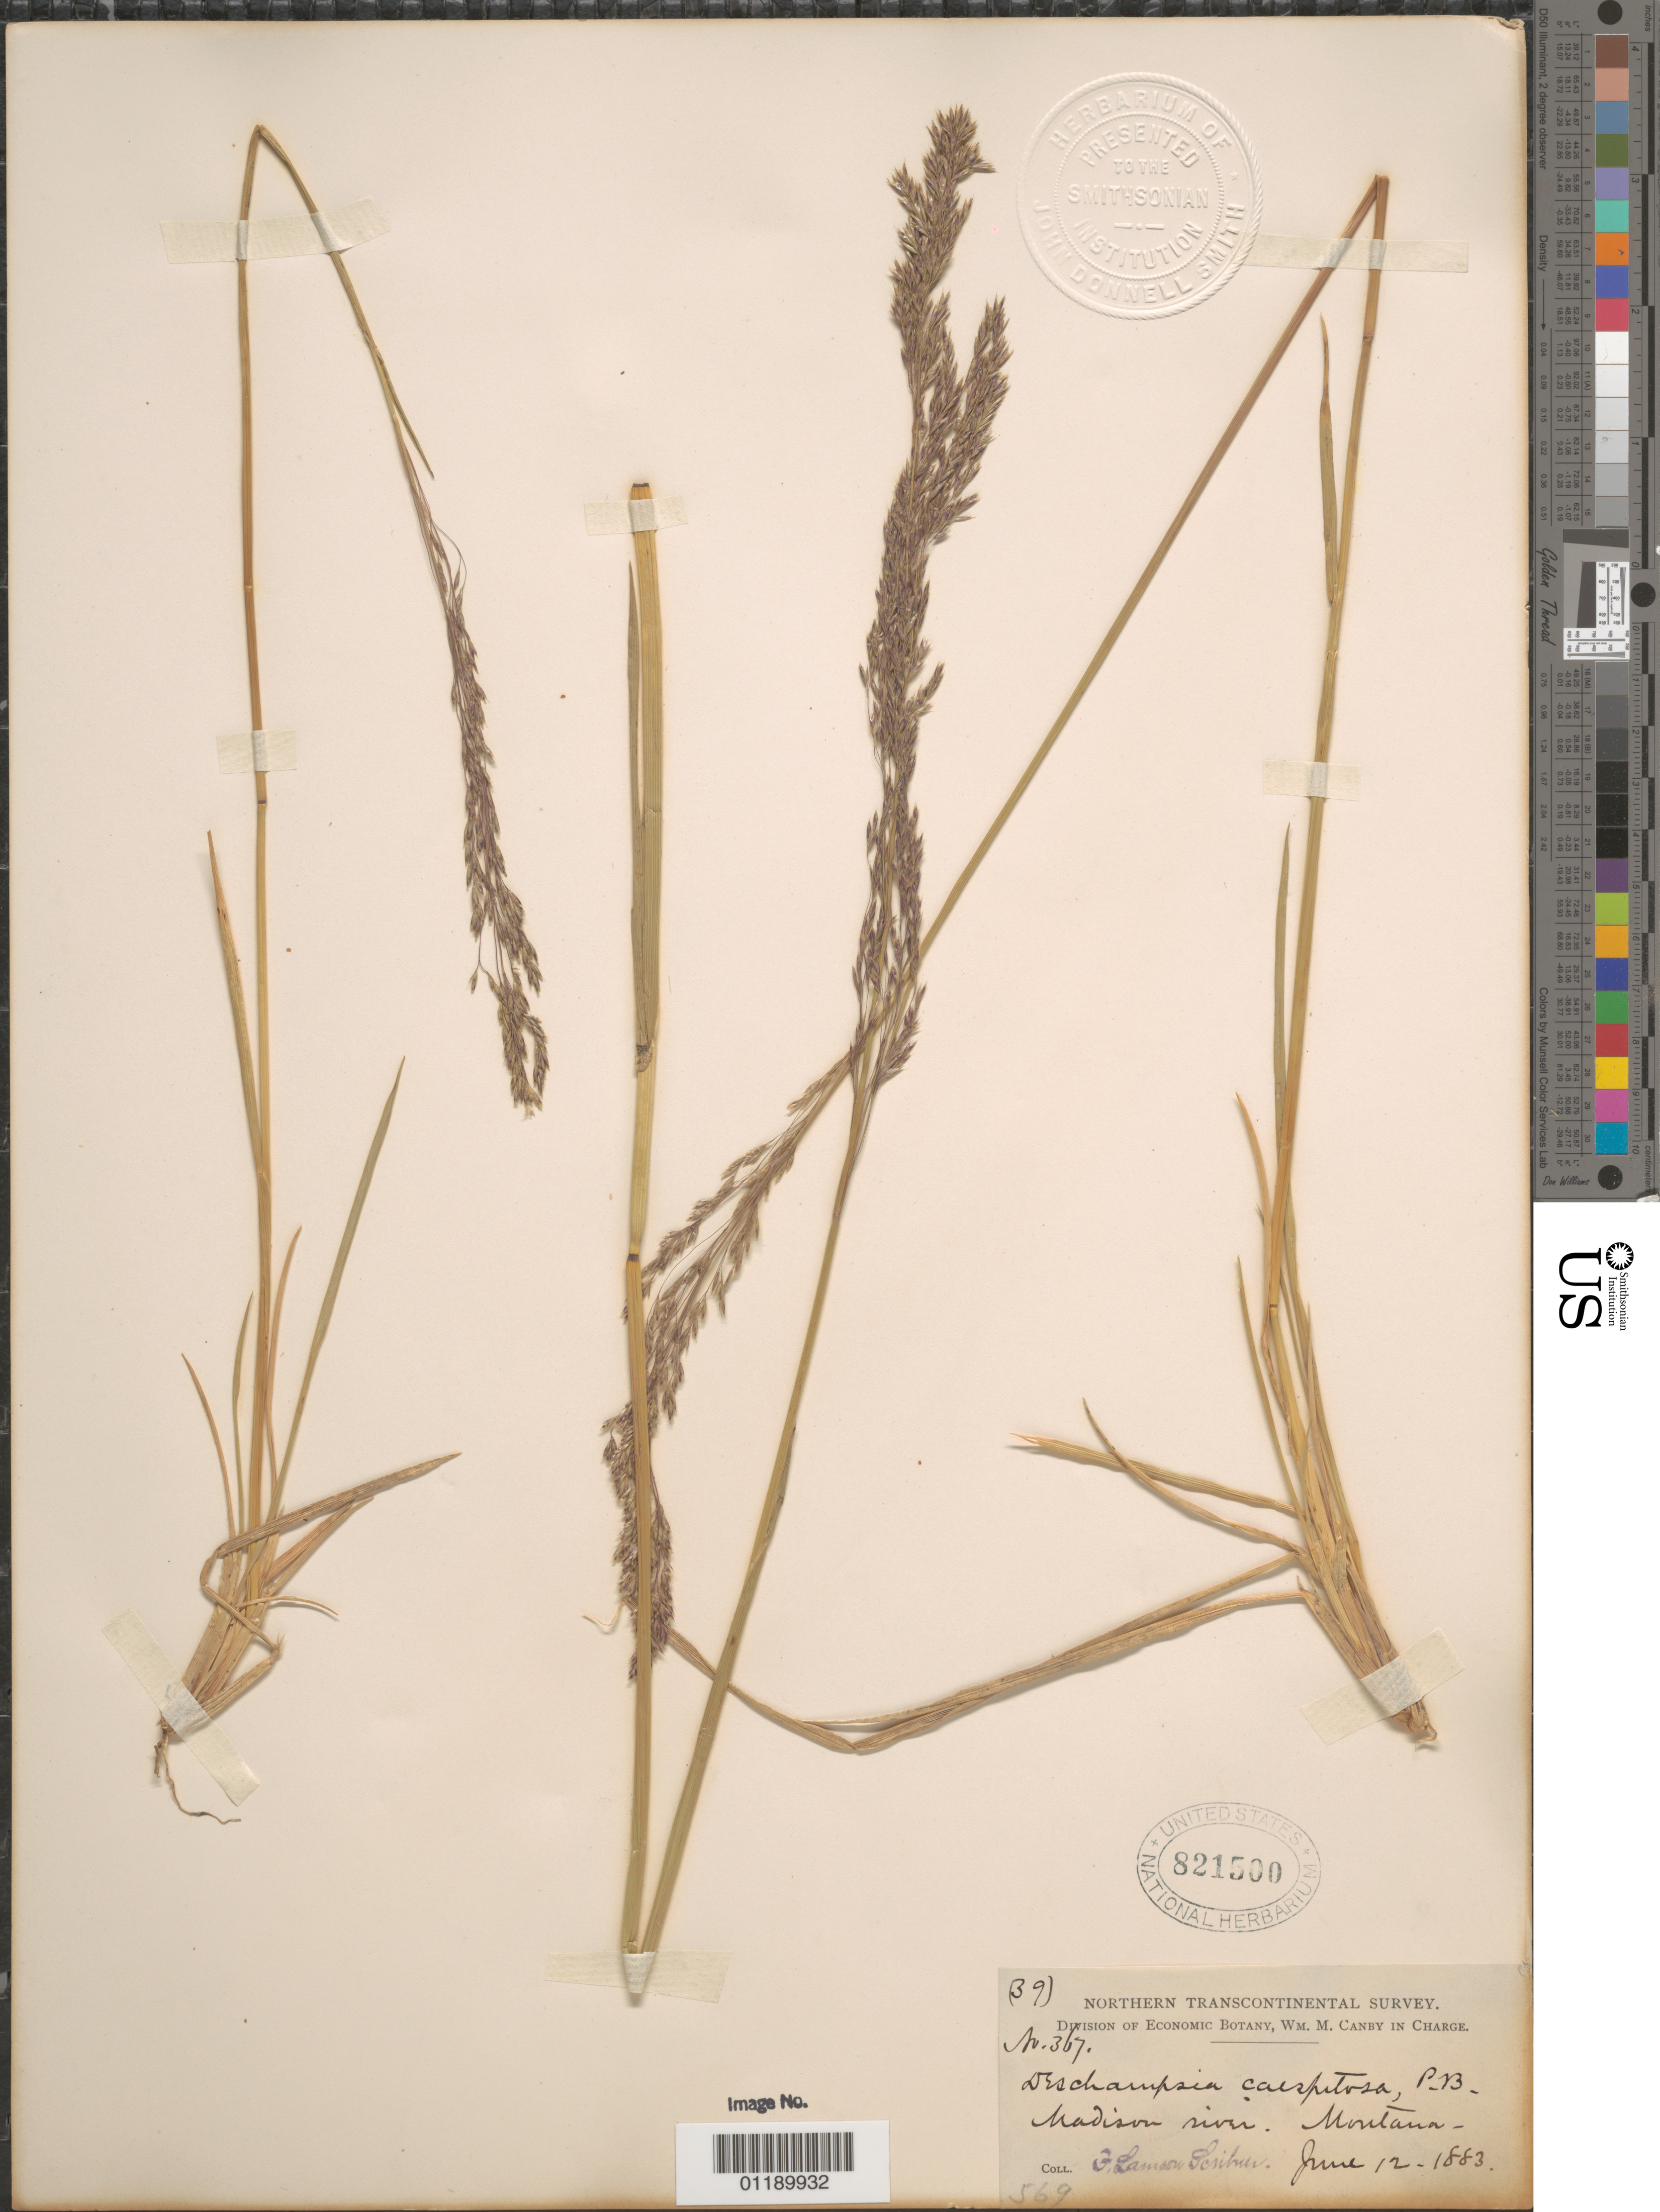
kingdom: Plantae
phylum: Tracheophyta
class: Liliopsida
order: Poales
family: Poaceae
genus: Deschampsia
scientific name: Deschampsia cespitosa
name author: (L.) P. Beauv.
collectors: F. L. Scribner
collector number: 367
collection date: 1883-06-12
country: United States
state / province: Montana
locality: Madison River.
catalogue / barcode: US 821500